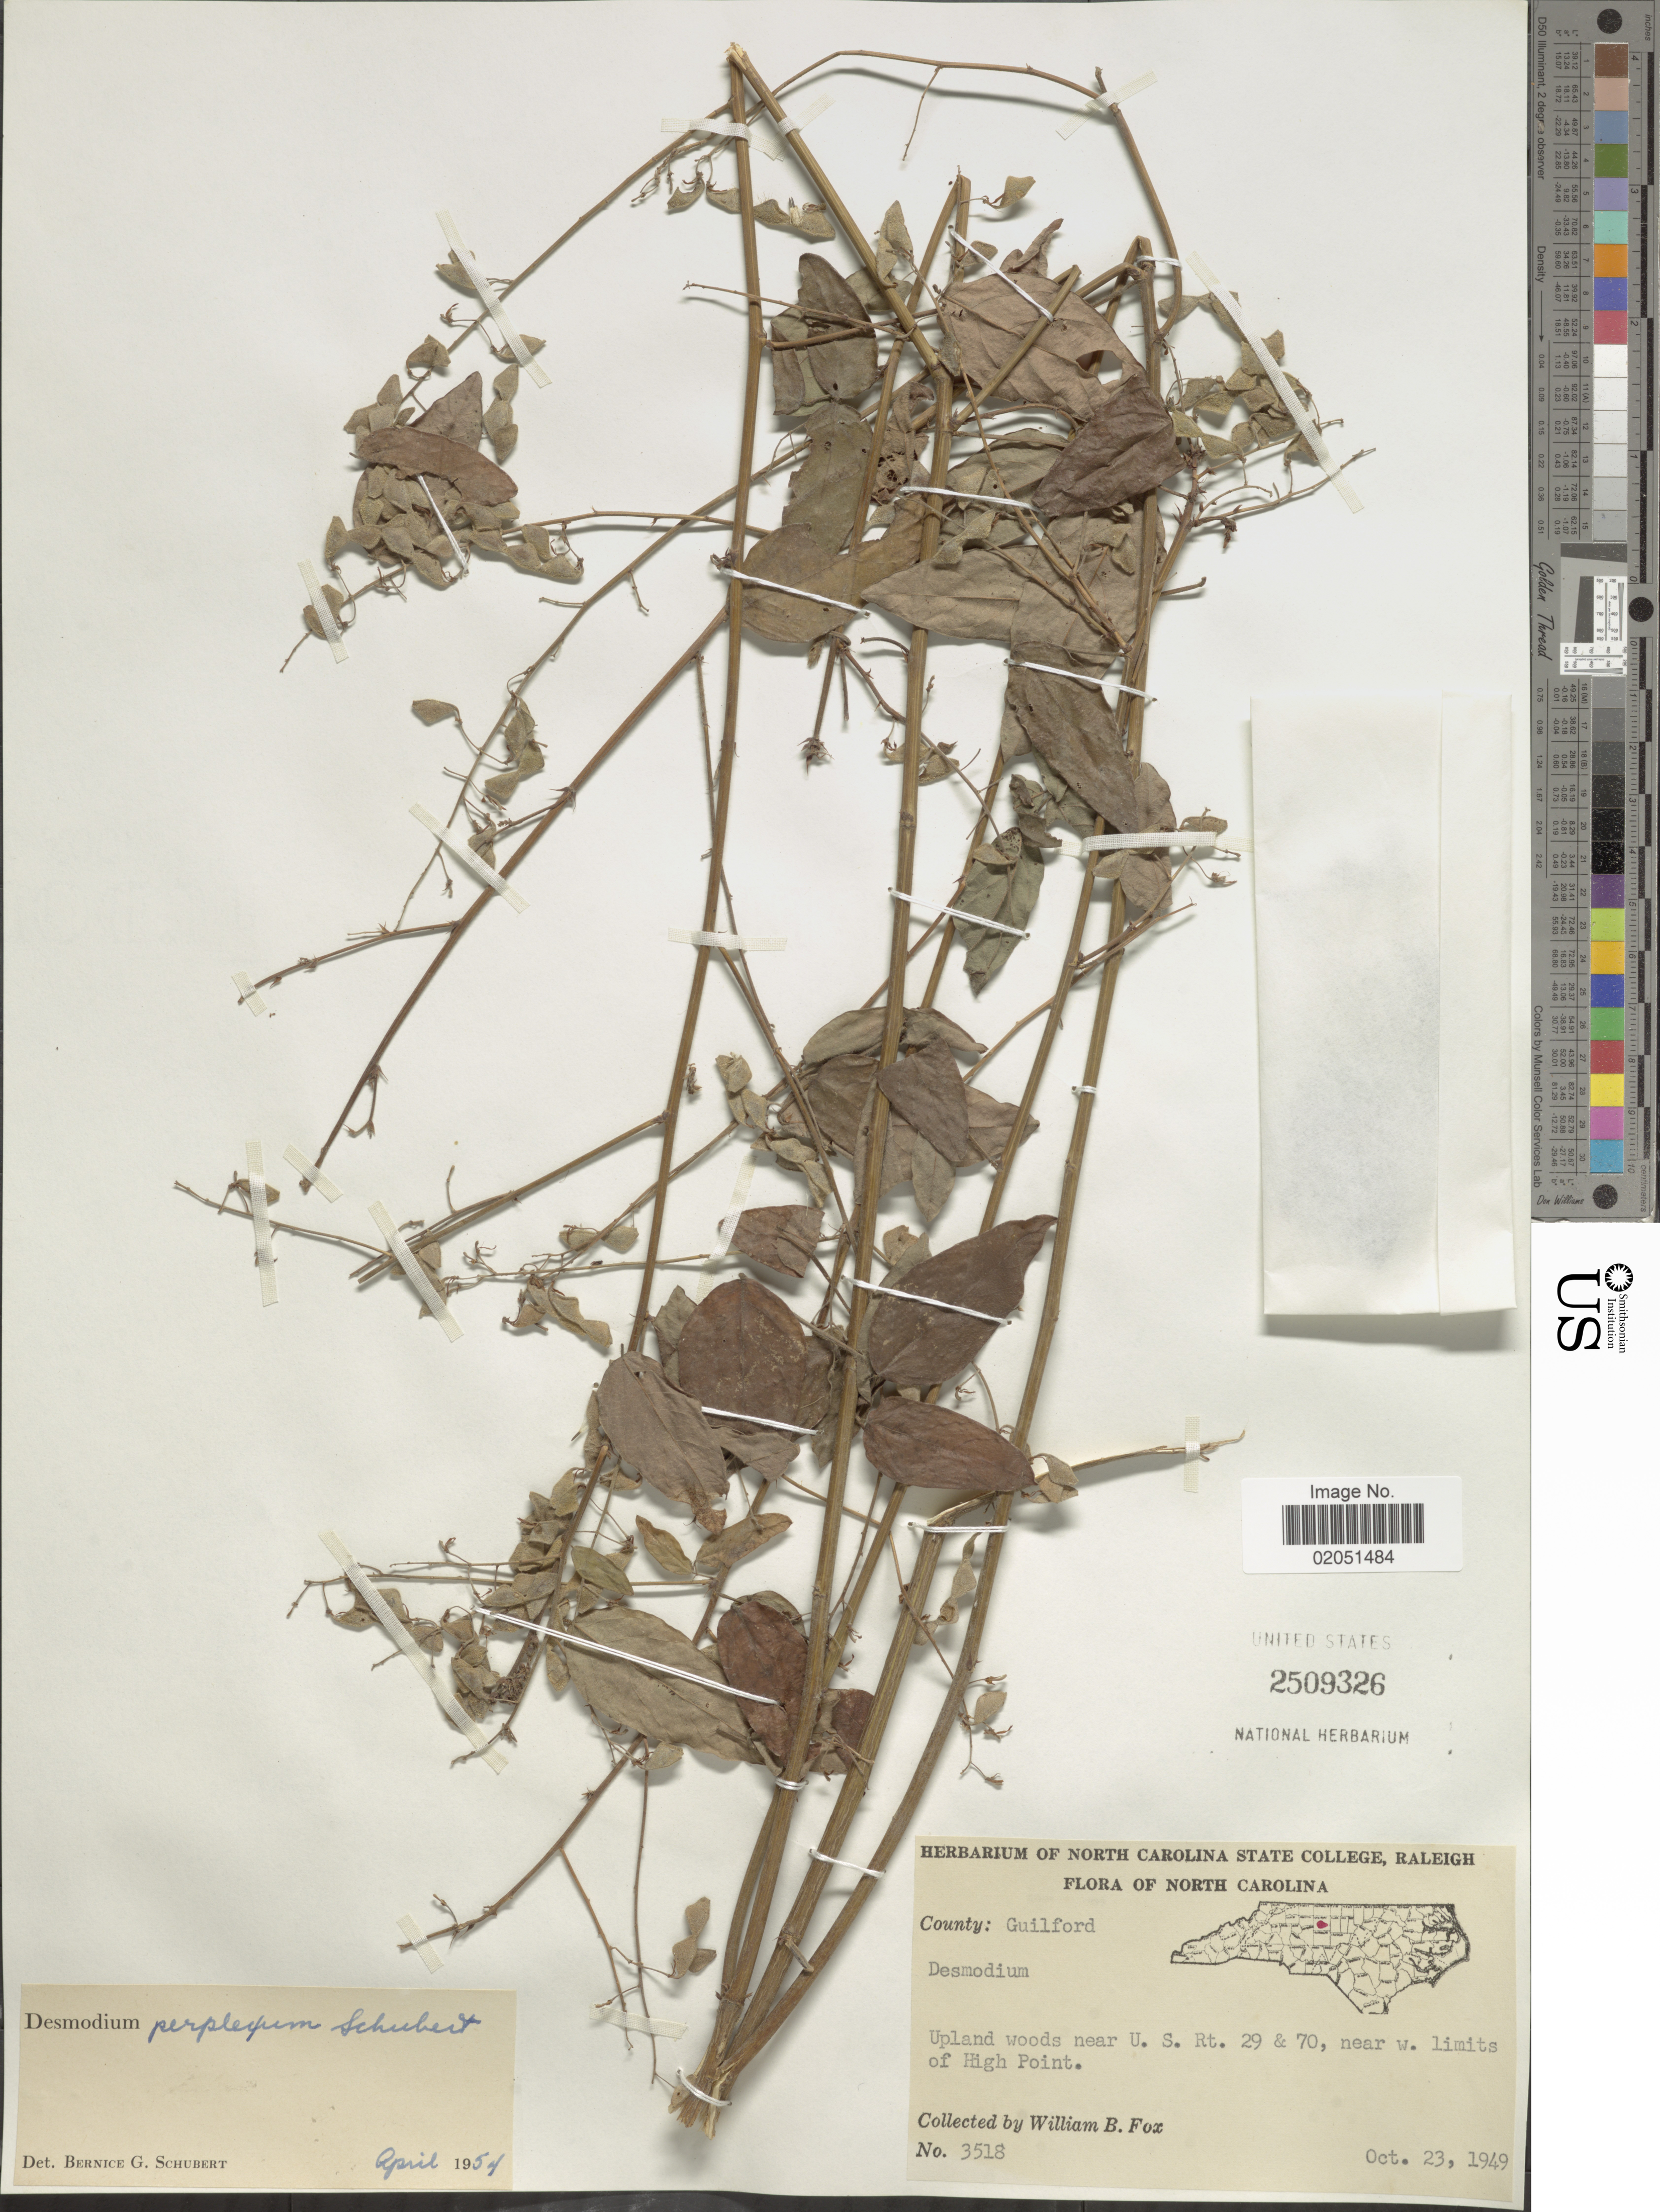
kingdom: Plantae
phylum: Tracheophyta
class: Magnoliopsida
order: Fabales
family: Fabaceae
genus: Desmodium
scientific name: Desmodium perplexum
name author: B.G. Schub.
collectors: W. B. Fox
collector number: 3518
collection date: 1949-10-23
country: United States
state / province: North Carolina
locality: County: Guilford, Upland woods near U.S. Rt. 29 & 70, near w. limits of High Point.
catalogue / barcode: US 2509326